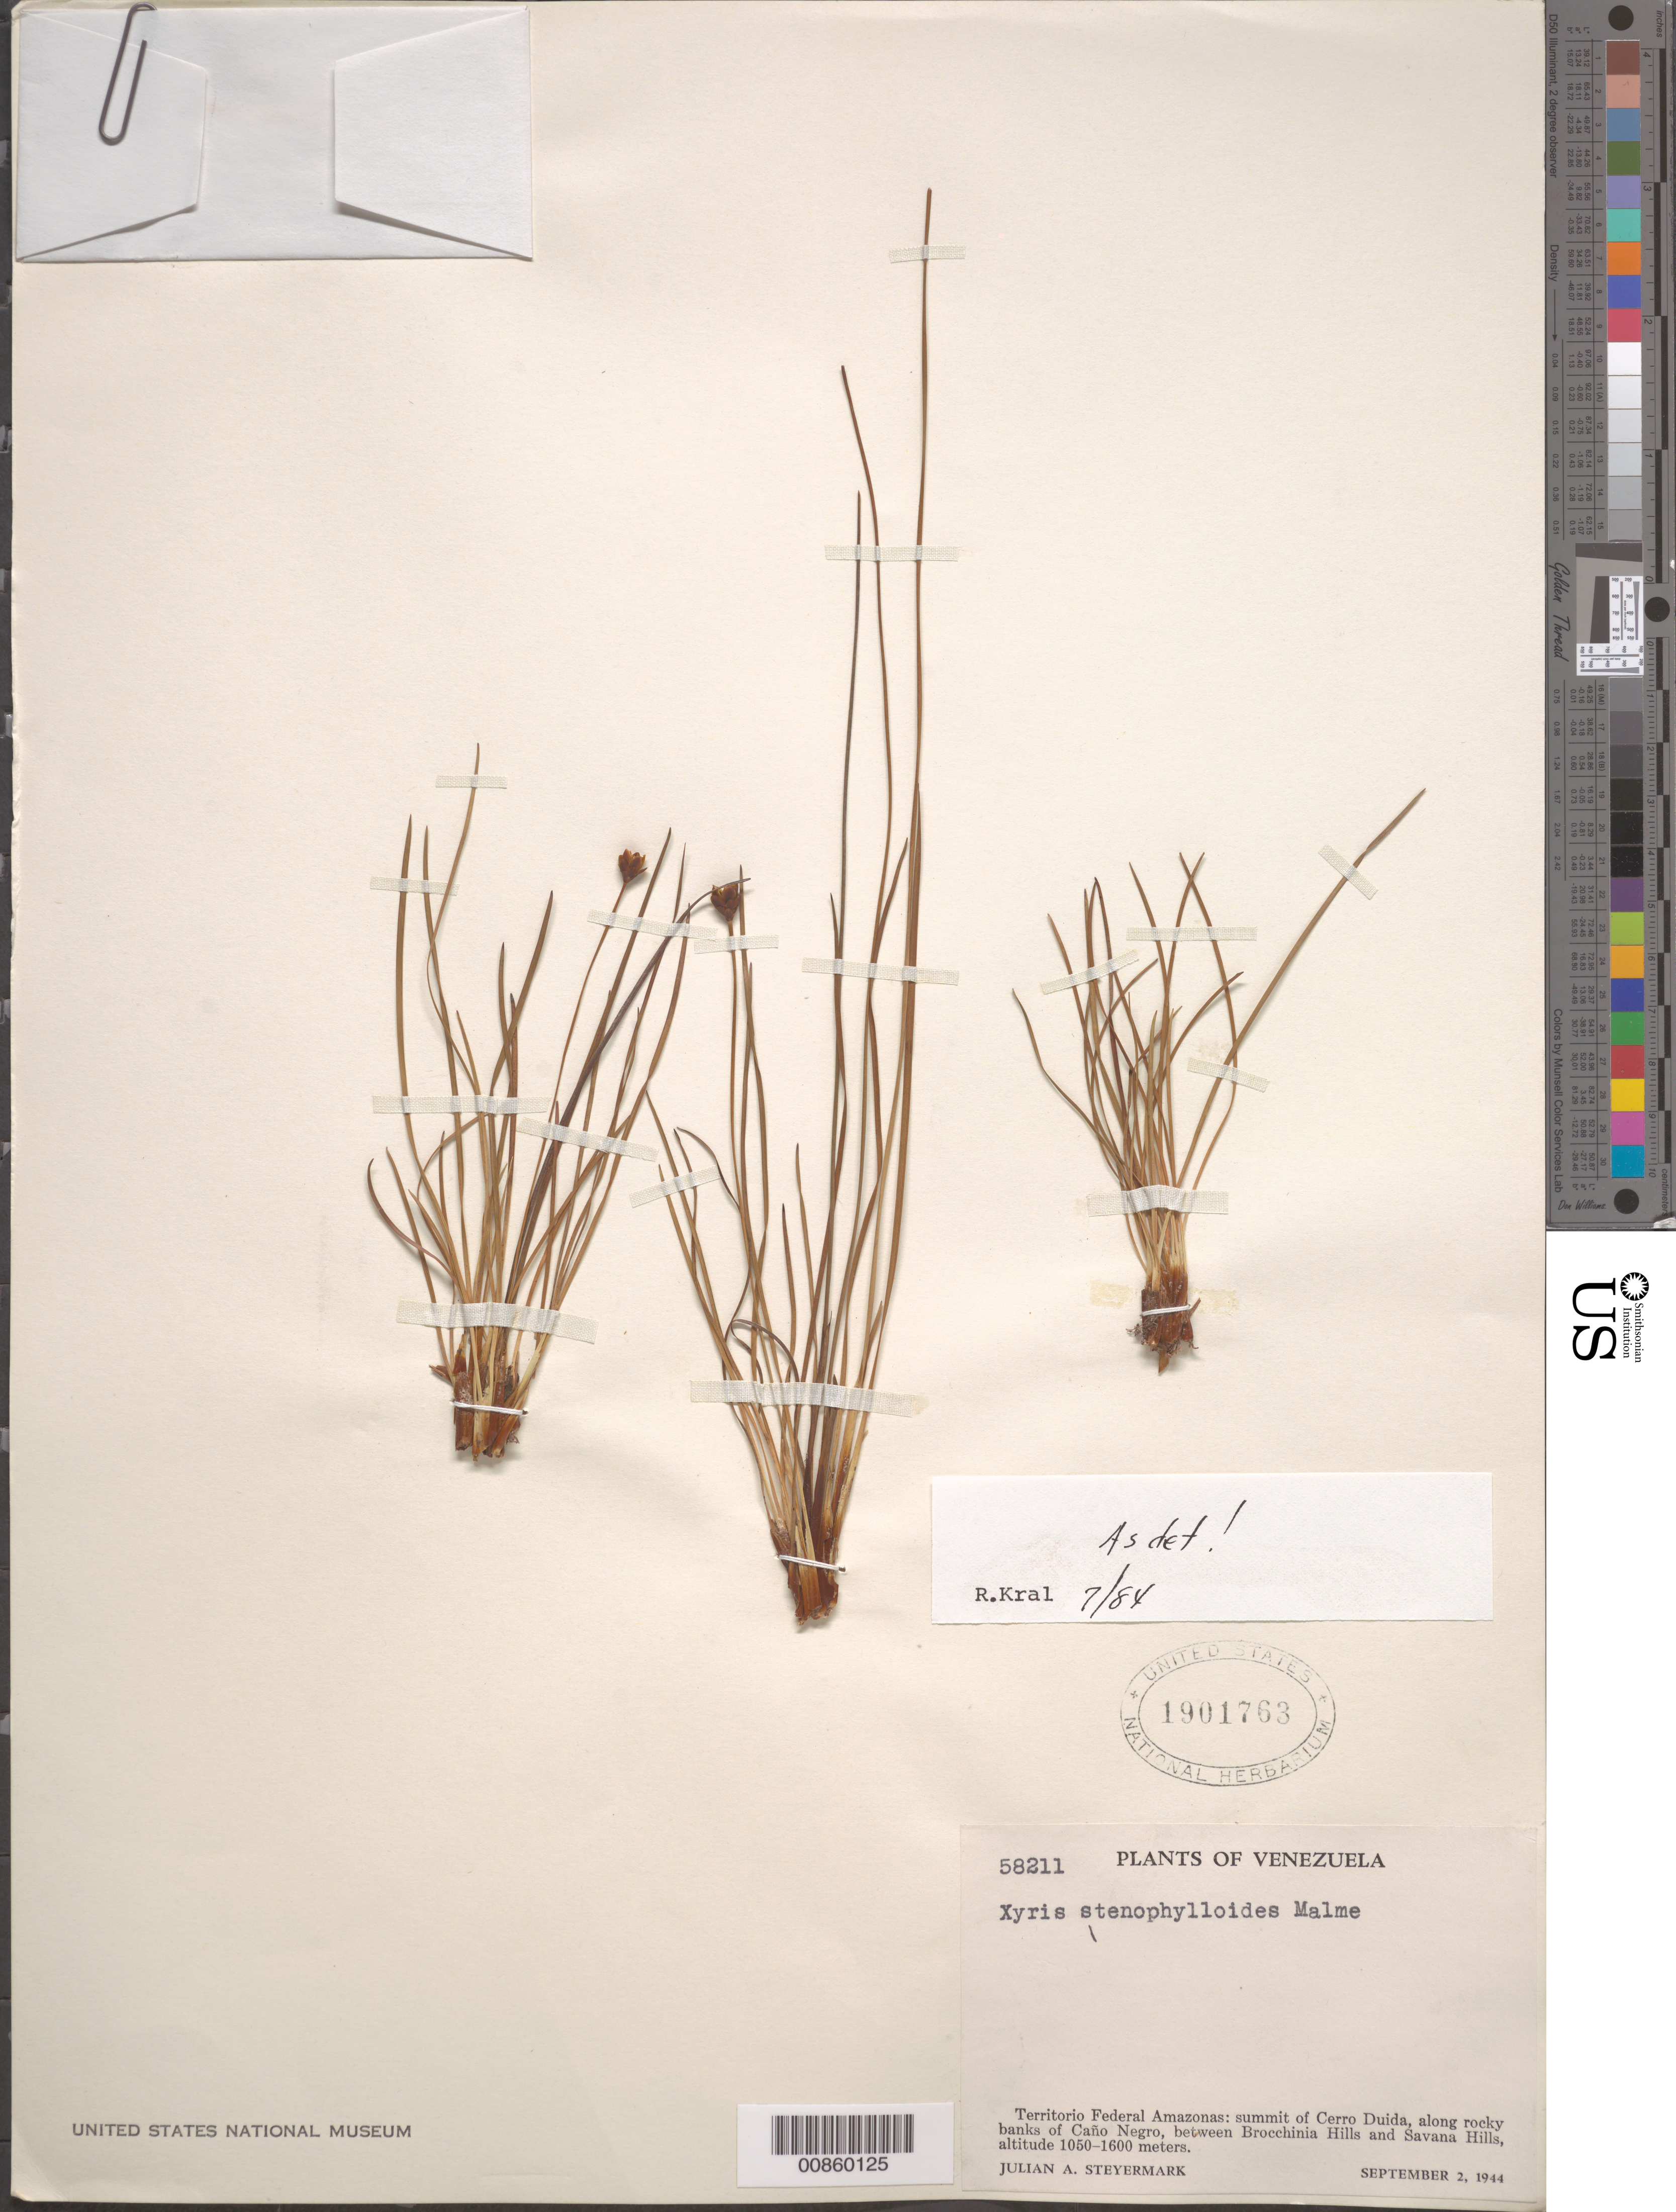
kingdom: Plantae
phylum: Tracheophyta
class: Liliopsida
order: Poales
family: Xyridaceae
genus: Xyris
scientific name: Xyris stenophylloides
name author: Malme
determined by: Kral, Robert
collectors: J. Steyermark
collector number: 58211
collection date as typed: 2-Sep-44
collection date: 1944-09-02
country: Venezuela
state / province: Amazonas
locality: Cerro Duida, summit; Caño Negro, betw. Brocchinia Hills and Savanna Hills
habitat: Along rocky banks of stream.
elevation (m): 1050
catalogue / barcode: US 1901763